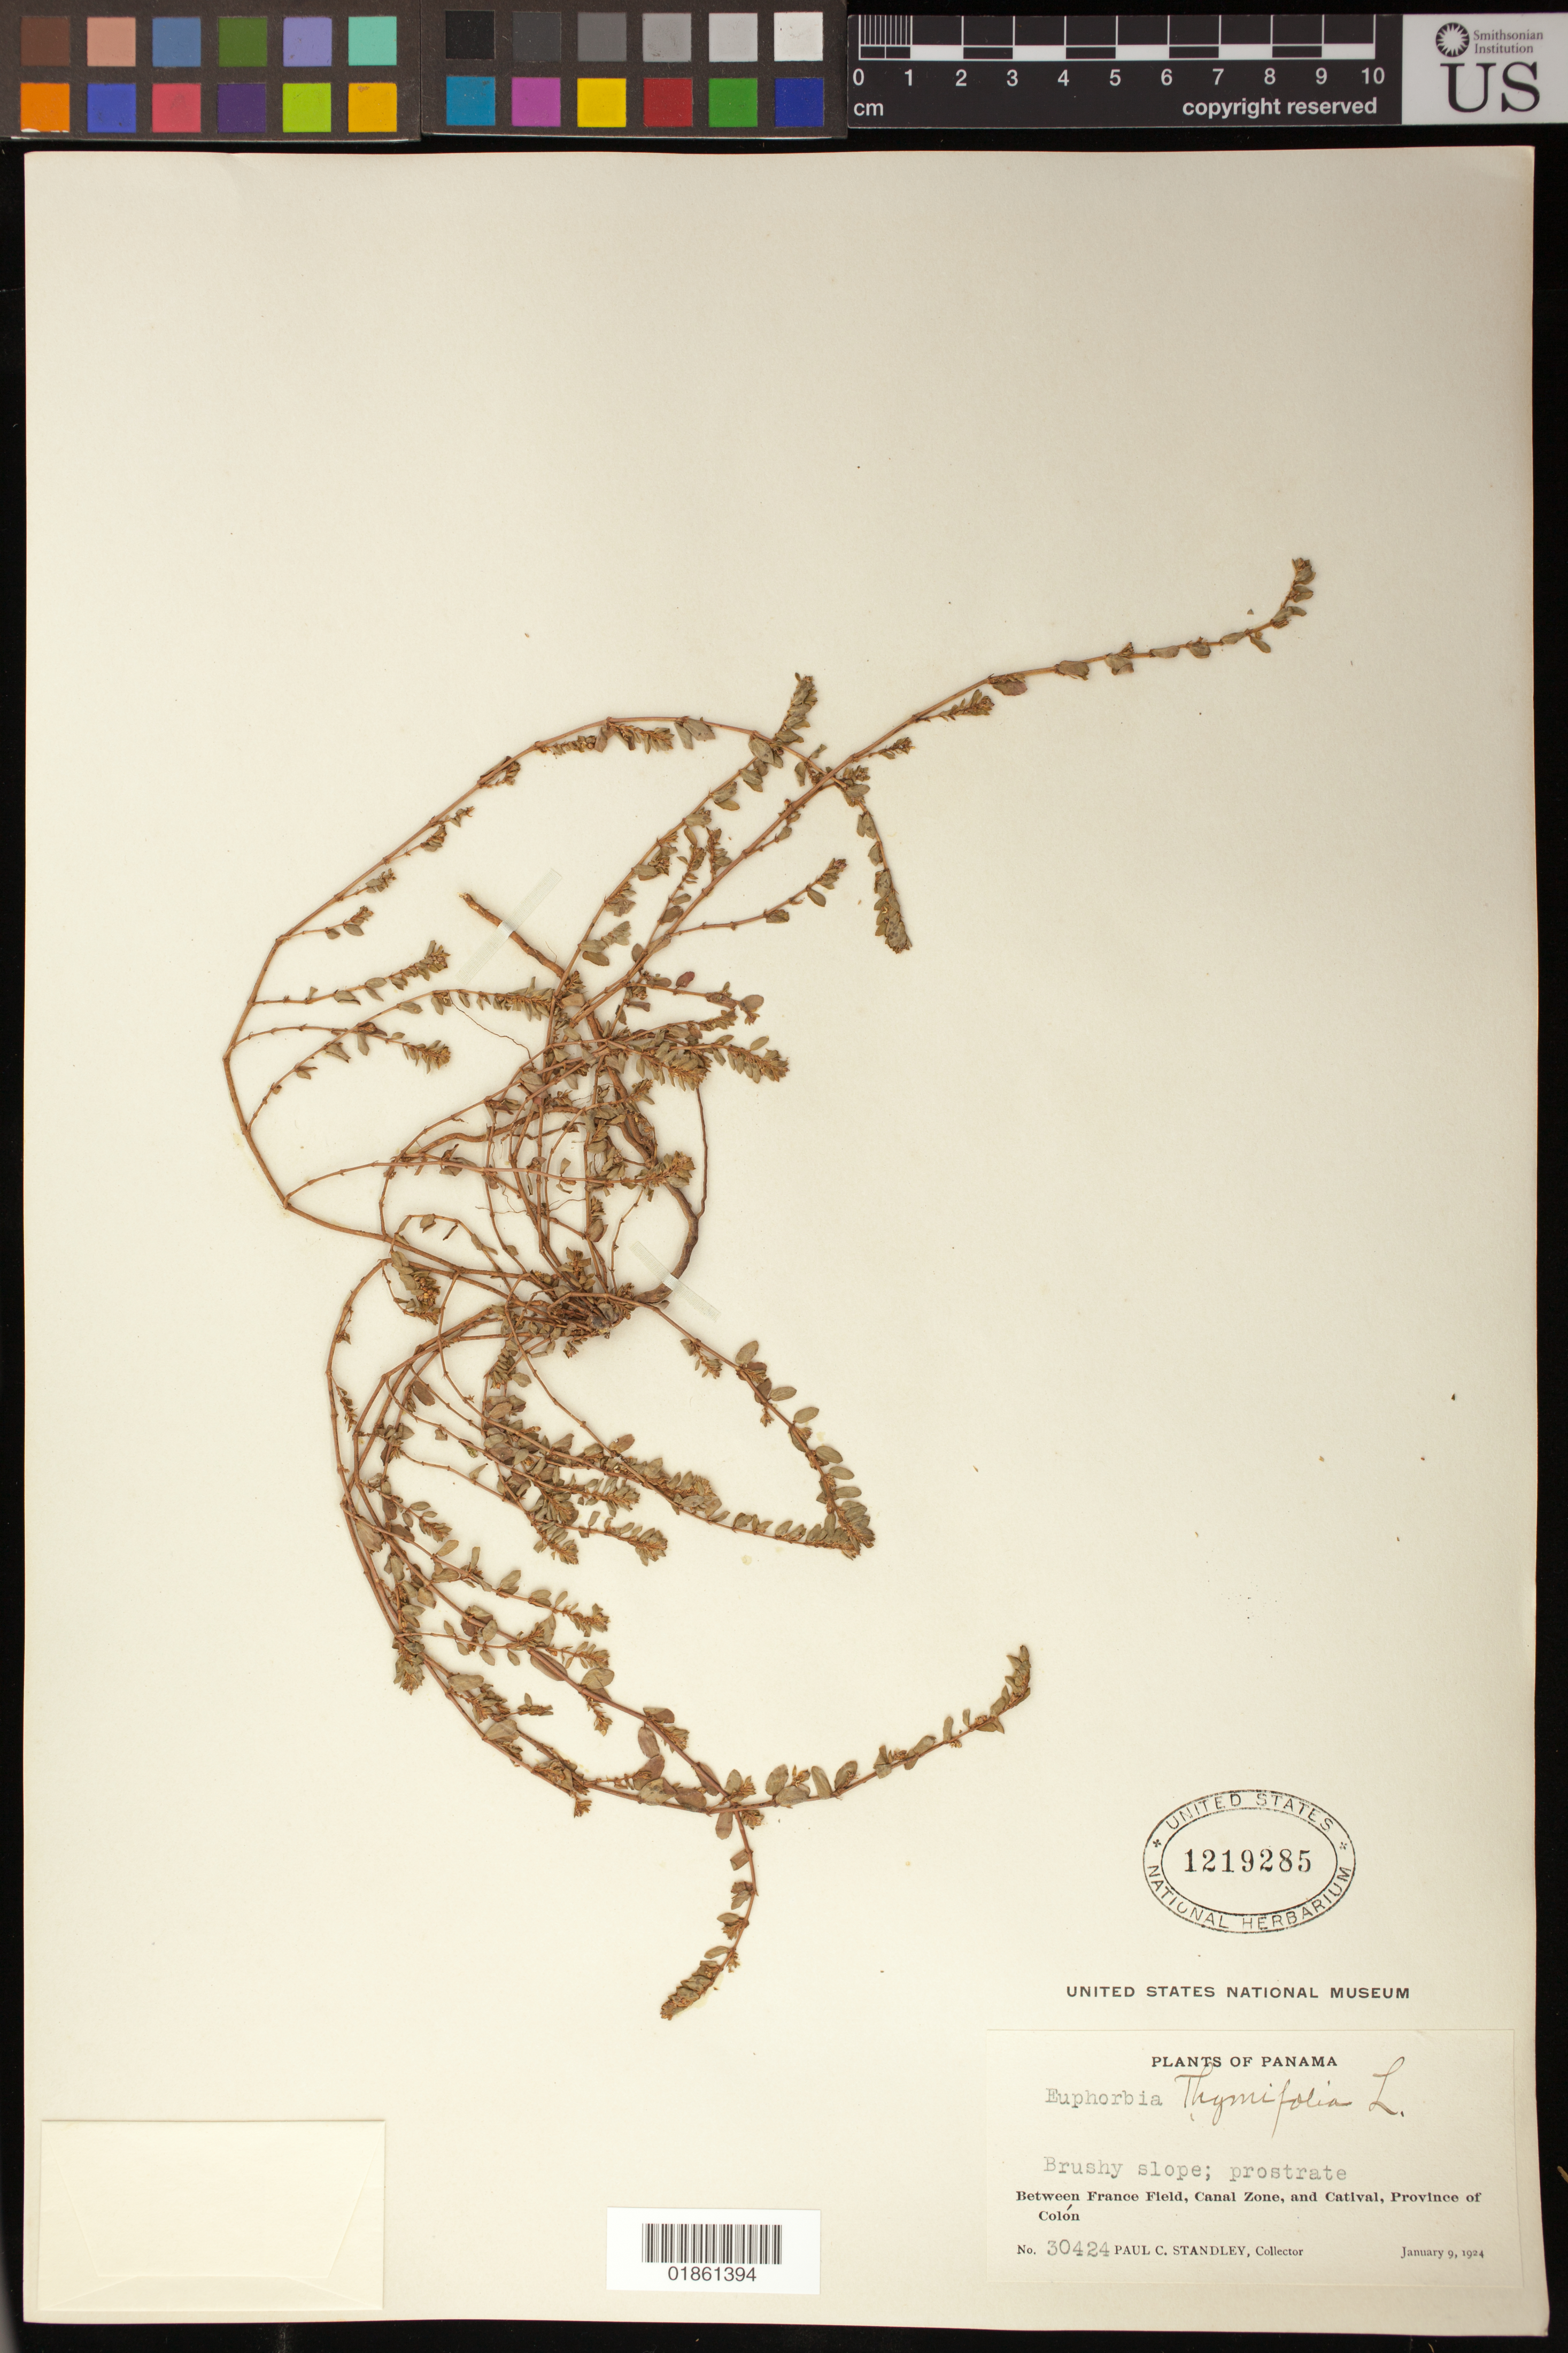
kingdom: Plantae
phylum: Tracheophyta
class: Magnoliopsida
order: Malpighiales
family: Euphorbiaceae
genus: Euphorbia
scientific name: Euphorbia thymifolia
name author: L.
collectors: P. C. Standley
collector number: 30424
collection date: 1924-01-09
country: Panama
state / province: Colón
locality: Between France Field, Canal Zone, and Catival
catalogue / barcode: US 1219285